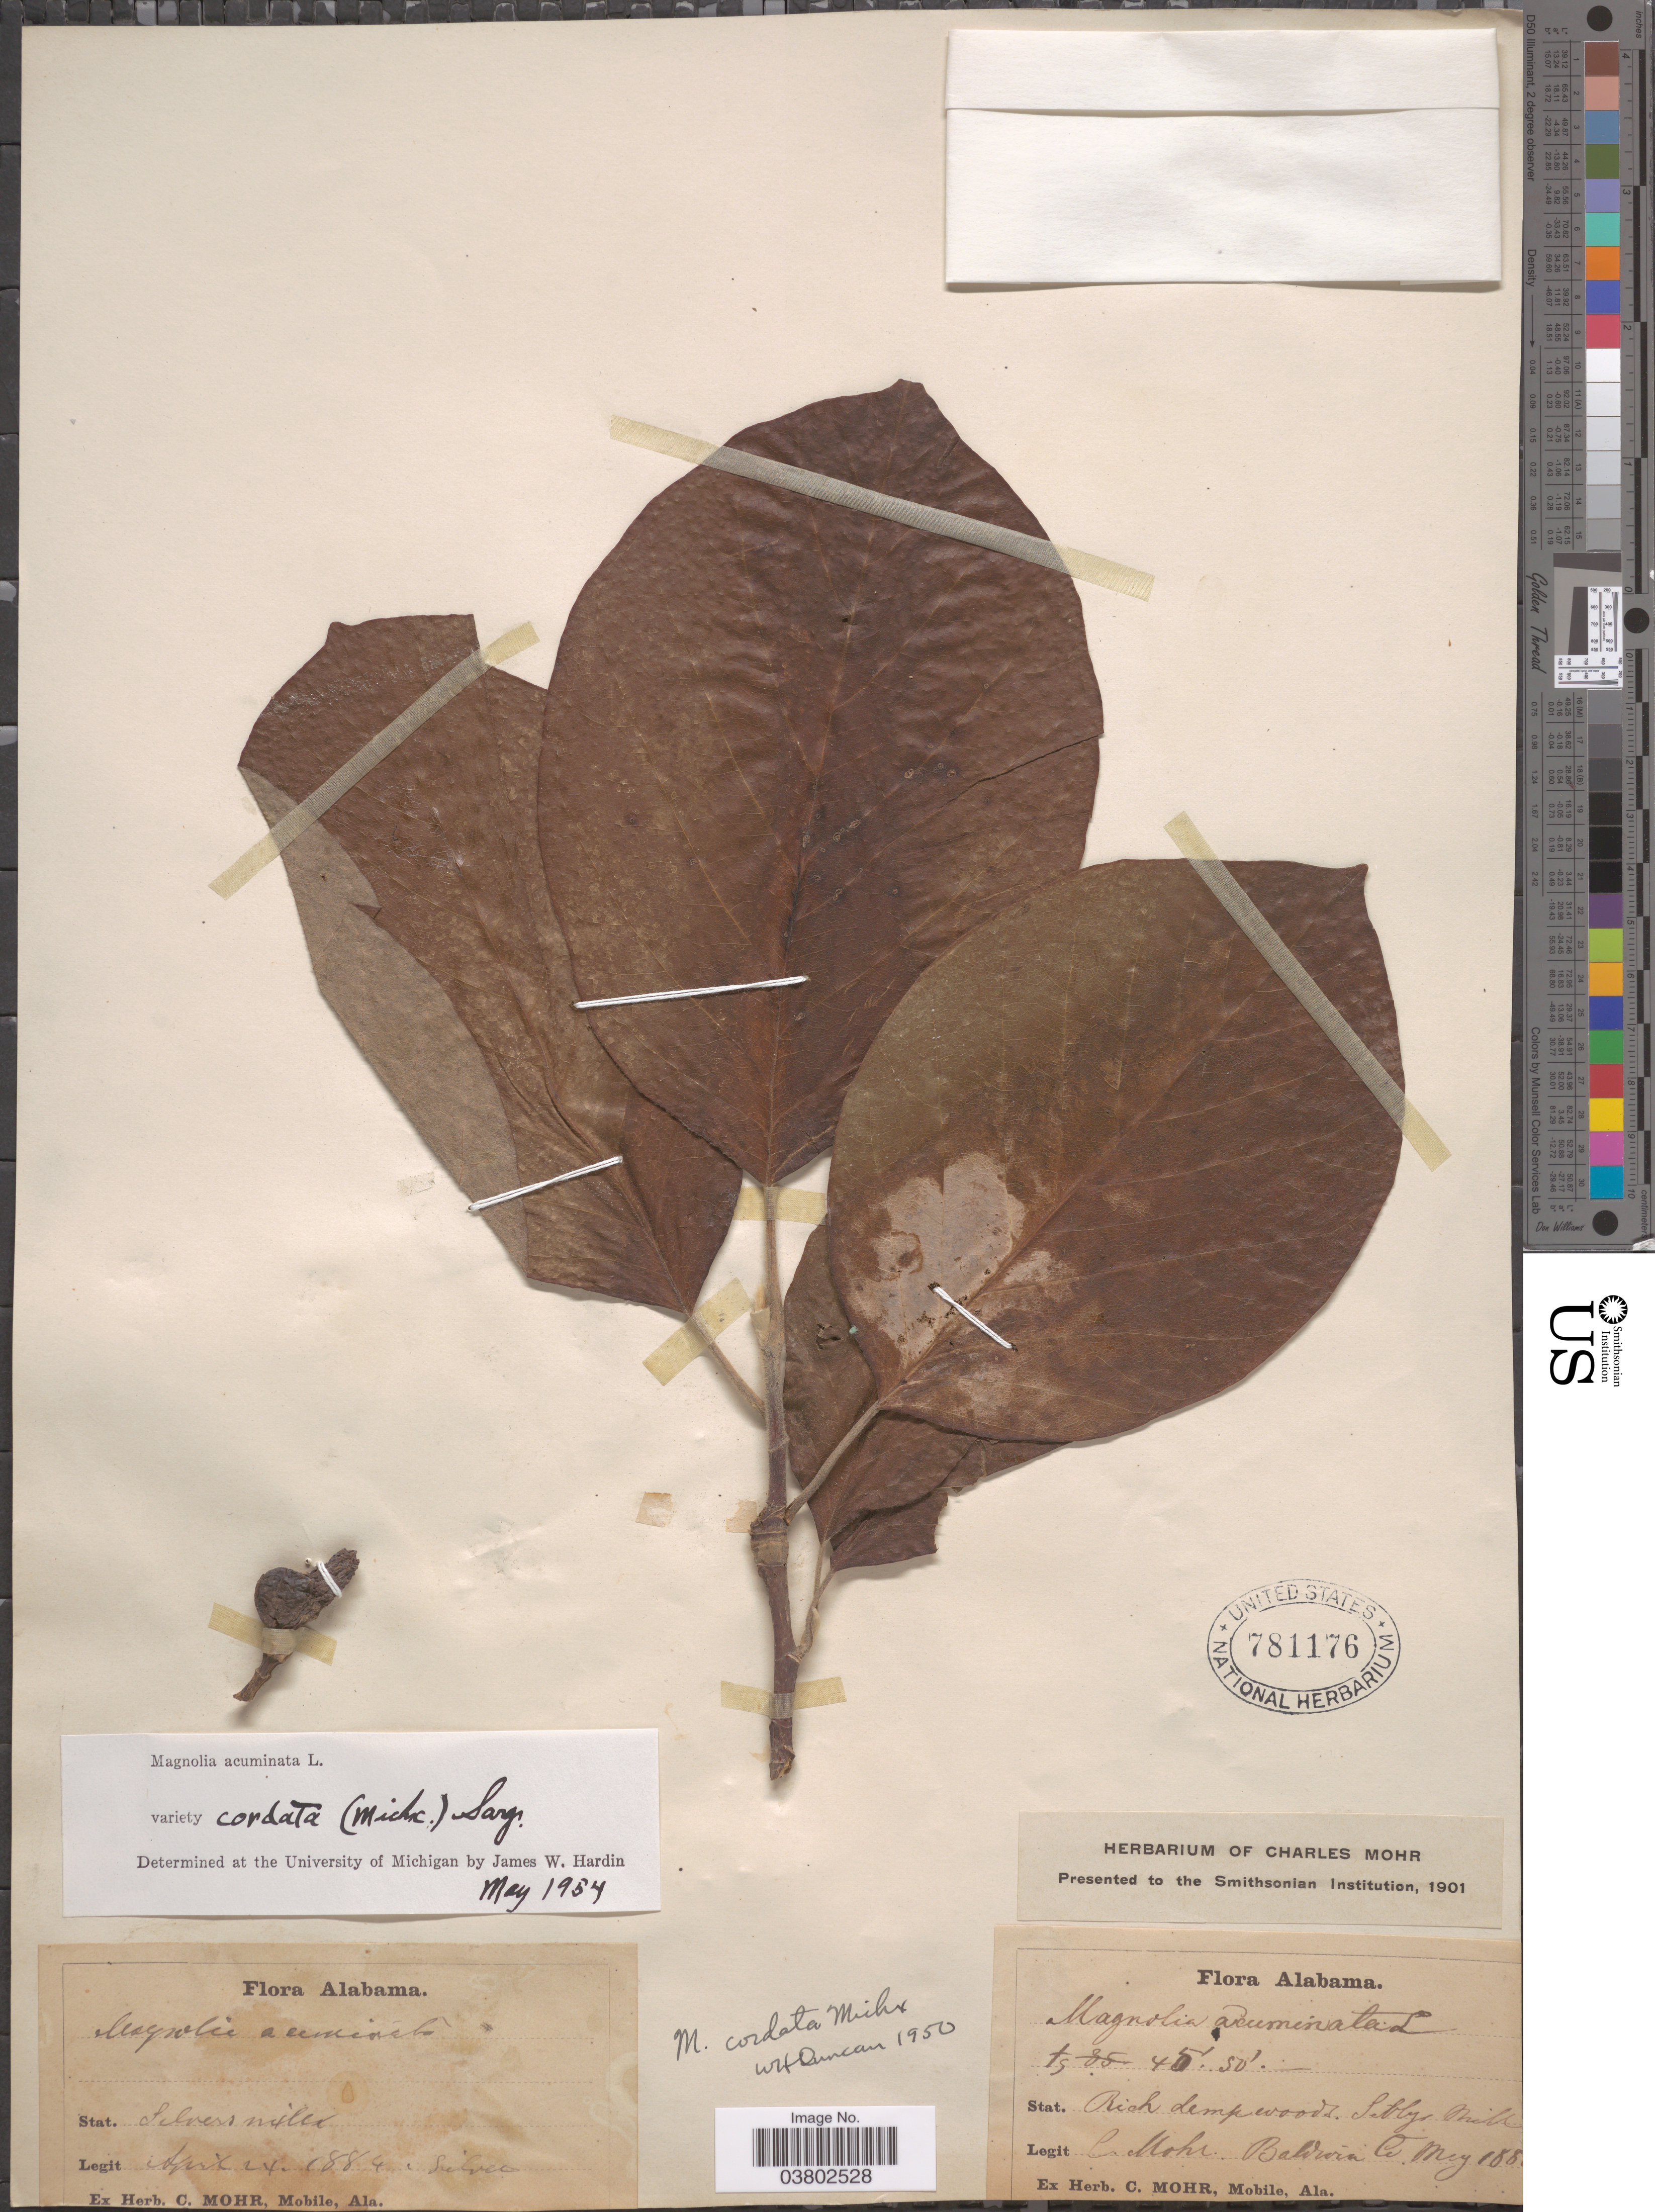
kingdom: Plantae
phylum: Tracheophyta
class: Magnoliopsida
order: Magnoliales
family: Magnoliaceae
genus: Magnolia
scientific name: Magnolia cordata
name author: Michx.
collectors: Mohr, C. T. (herbarium)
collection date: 1884-04-24/1884-05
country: United States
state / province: Alabama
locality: Stat. Silvers mill. Baldwin.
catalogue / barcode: US 781176